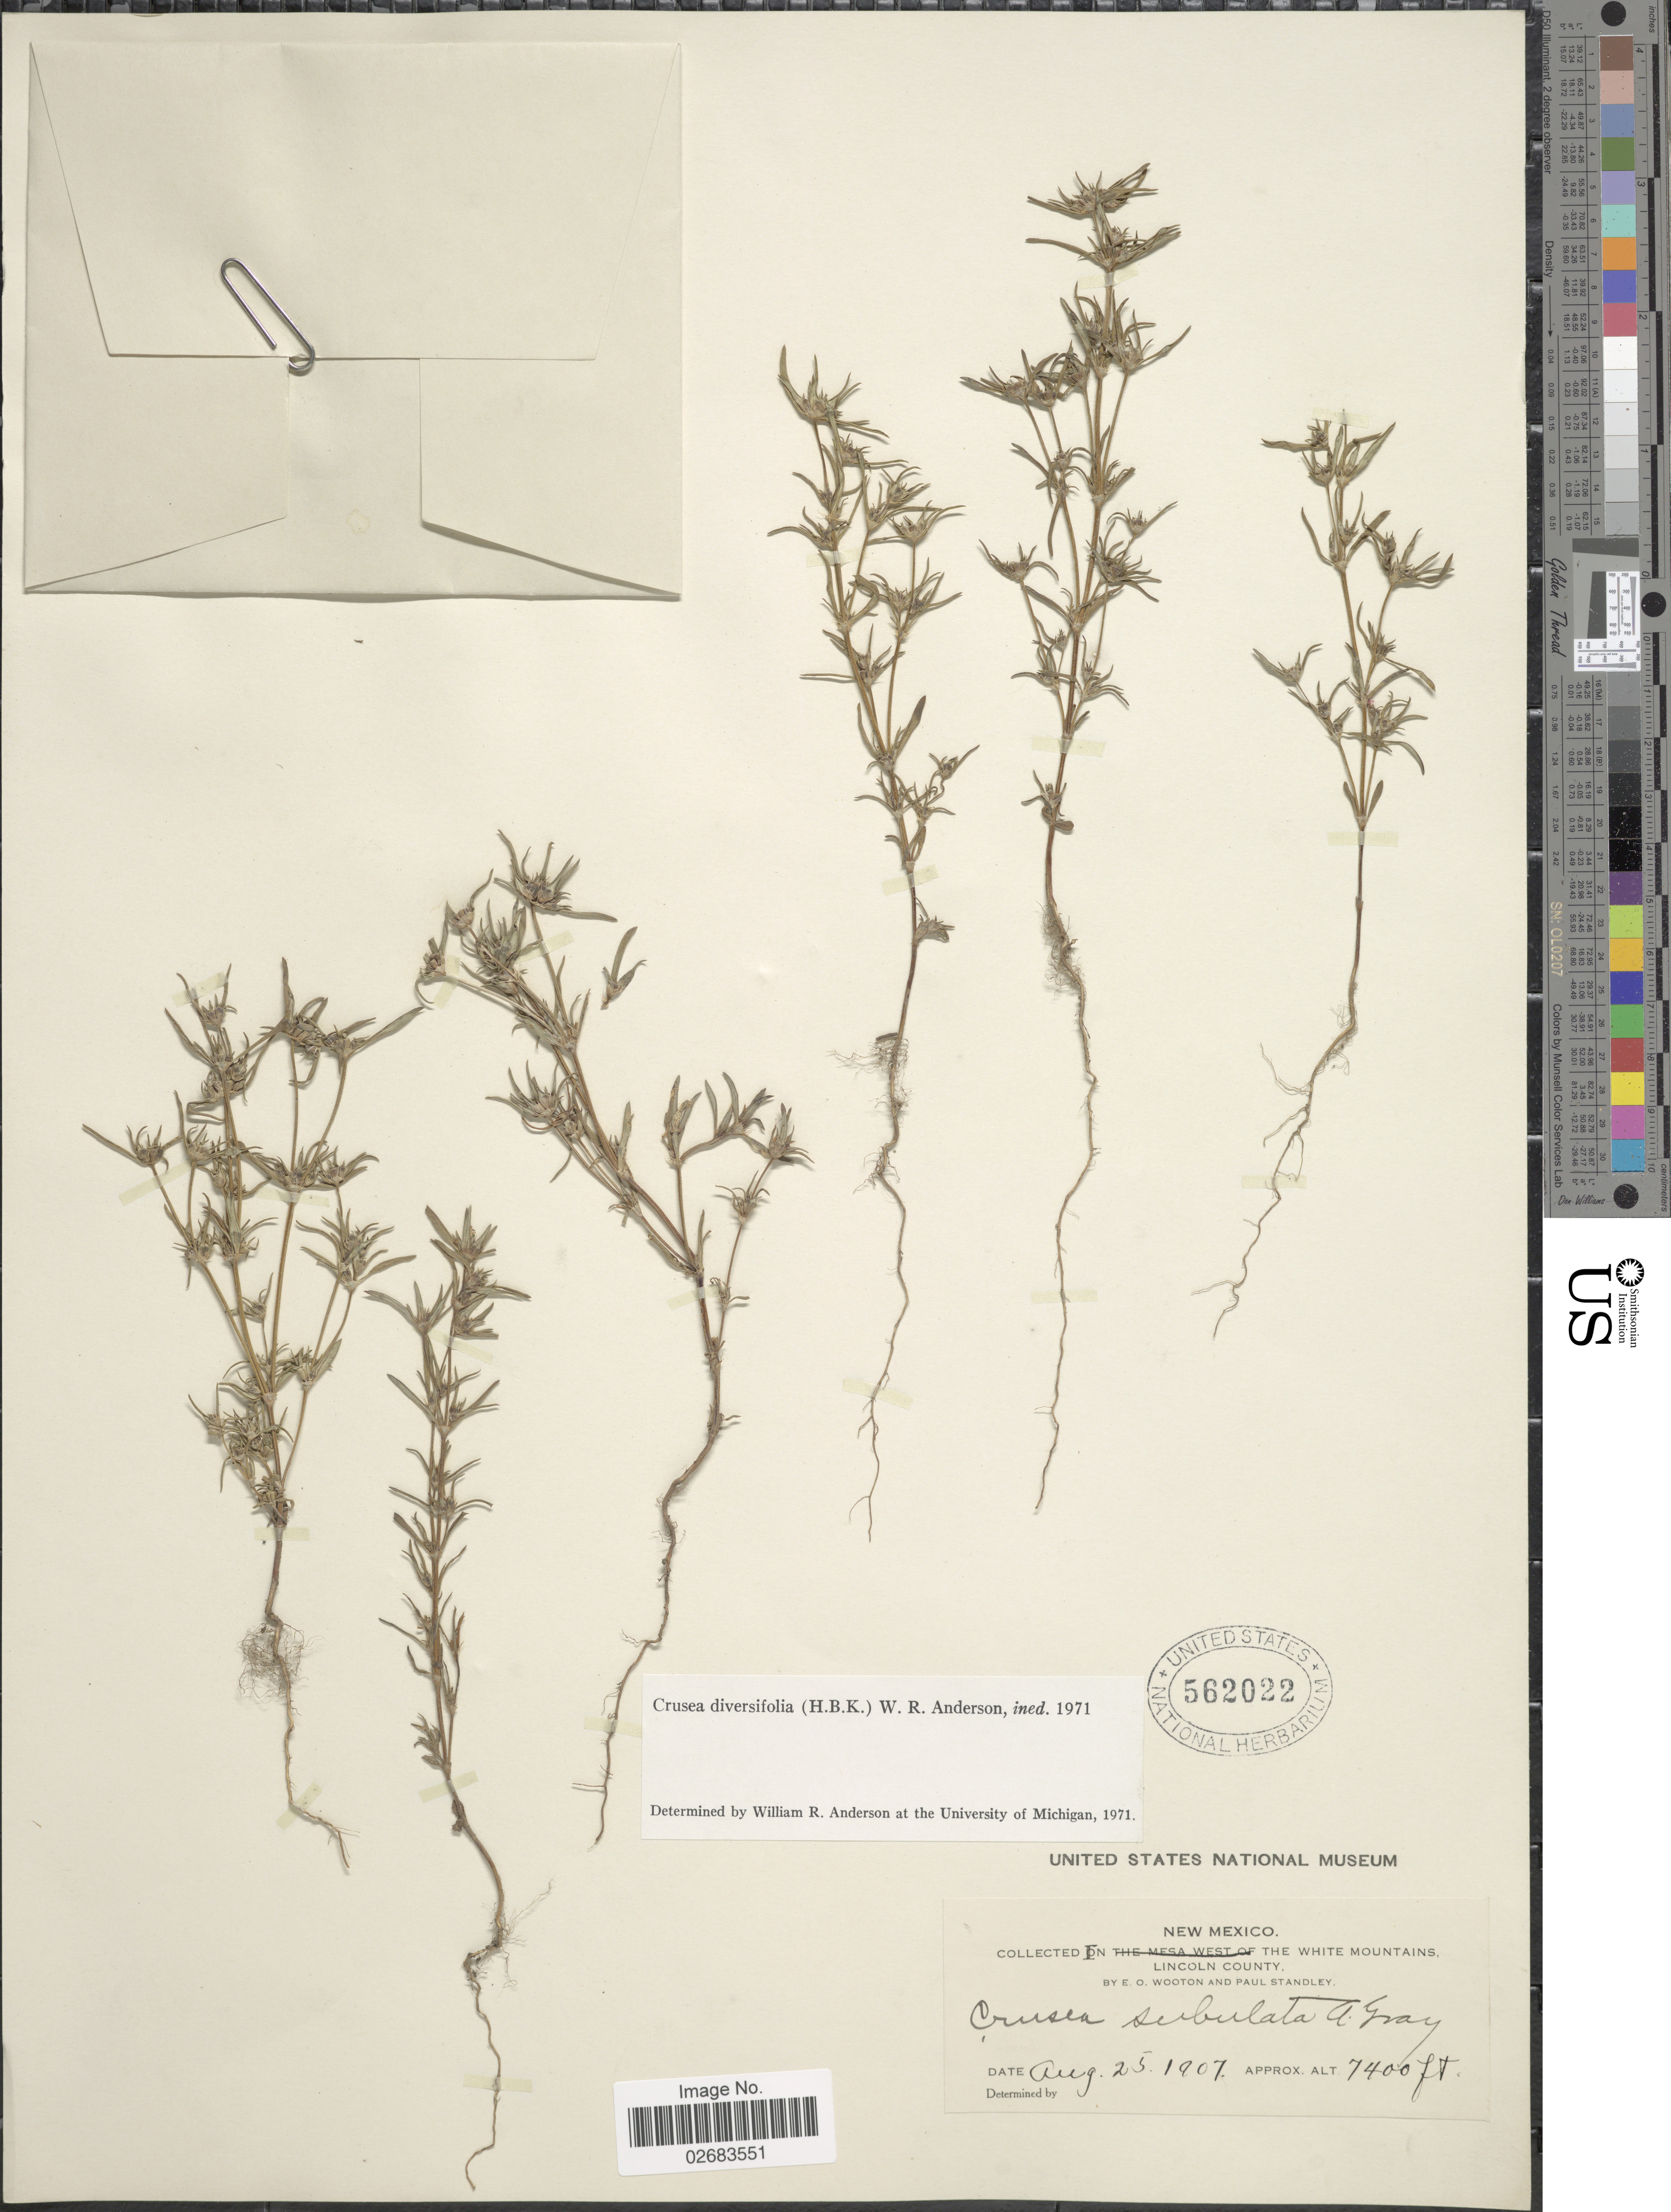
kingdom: Plantae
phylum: Tracheophyta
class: Magnoliopsida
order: Gentianales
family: Rubiaceae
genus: Crusea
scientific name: Crusea diversifolia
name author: (Kunth) W.R. Anderson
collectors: E. O. Wooton & P. C. Standley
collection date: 1907-08-25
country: United States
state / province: New Mexico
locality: In The White Mountains, Lincoln County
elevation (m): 2256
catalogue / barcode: US 562022